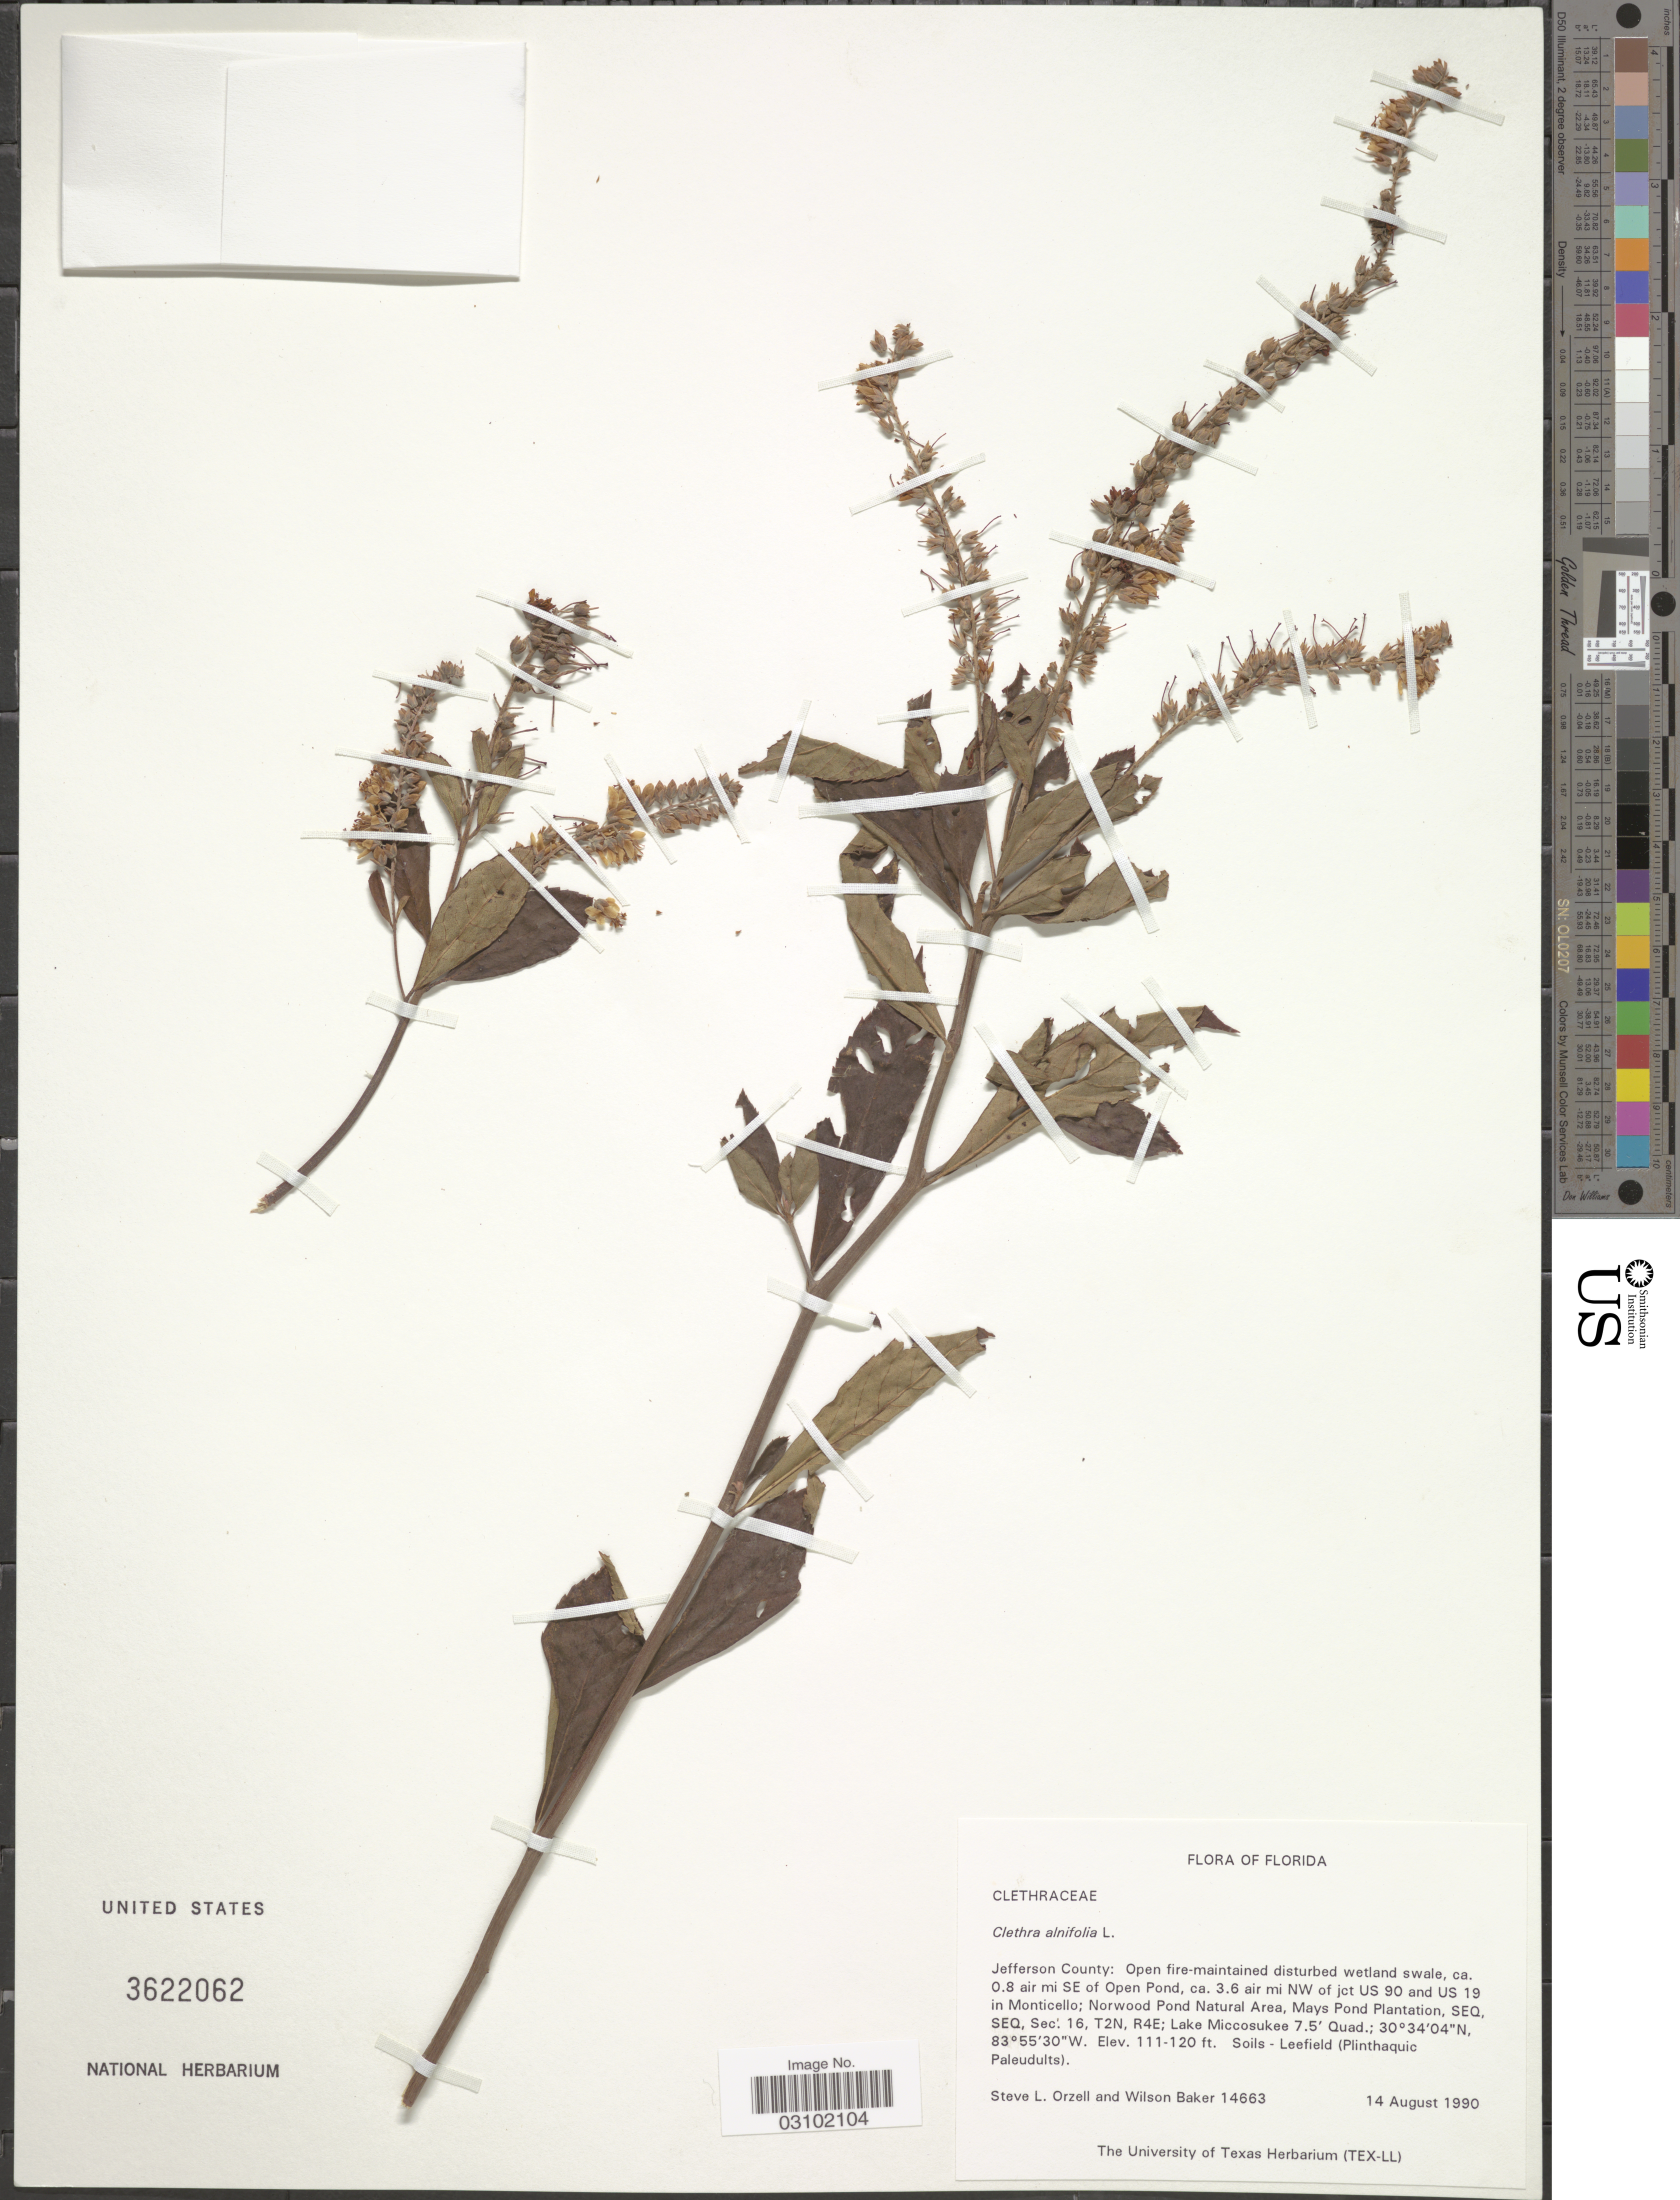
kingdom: Plantae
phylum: Tracheophyta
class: Magnoliopsida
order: Ericales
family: Clethraceae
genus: Clethra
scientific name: Clethra alnifolia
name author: L.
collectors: S. Orzell & W. Baker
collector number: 14663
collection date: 1990-08-14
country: United States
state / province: Florida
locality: Jefferson County: Open fire-maintained disturbed wetland swale, ca. 0.8 air mi SE of Open Pond, ca. 3.6 air mi NW of jct US 90 and US 19 in Monticello; Norwood Pond Natural Area, Mays Pond Plantation, SEQ, SEQ, Sec. 16, T2N, R4E; Lake Miccosukee 7.5'Quad.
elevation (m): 34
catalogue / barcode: US 3622062